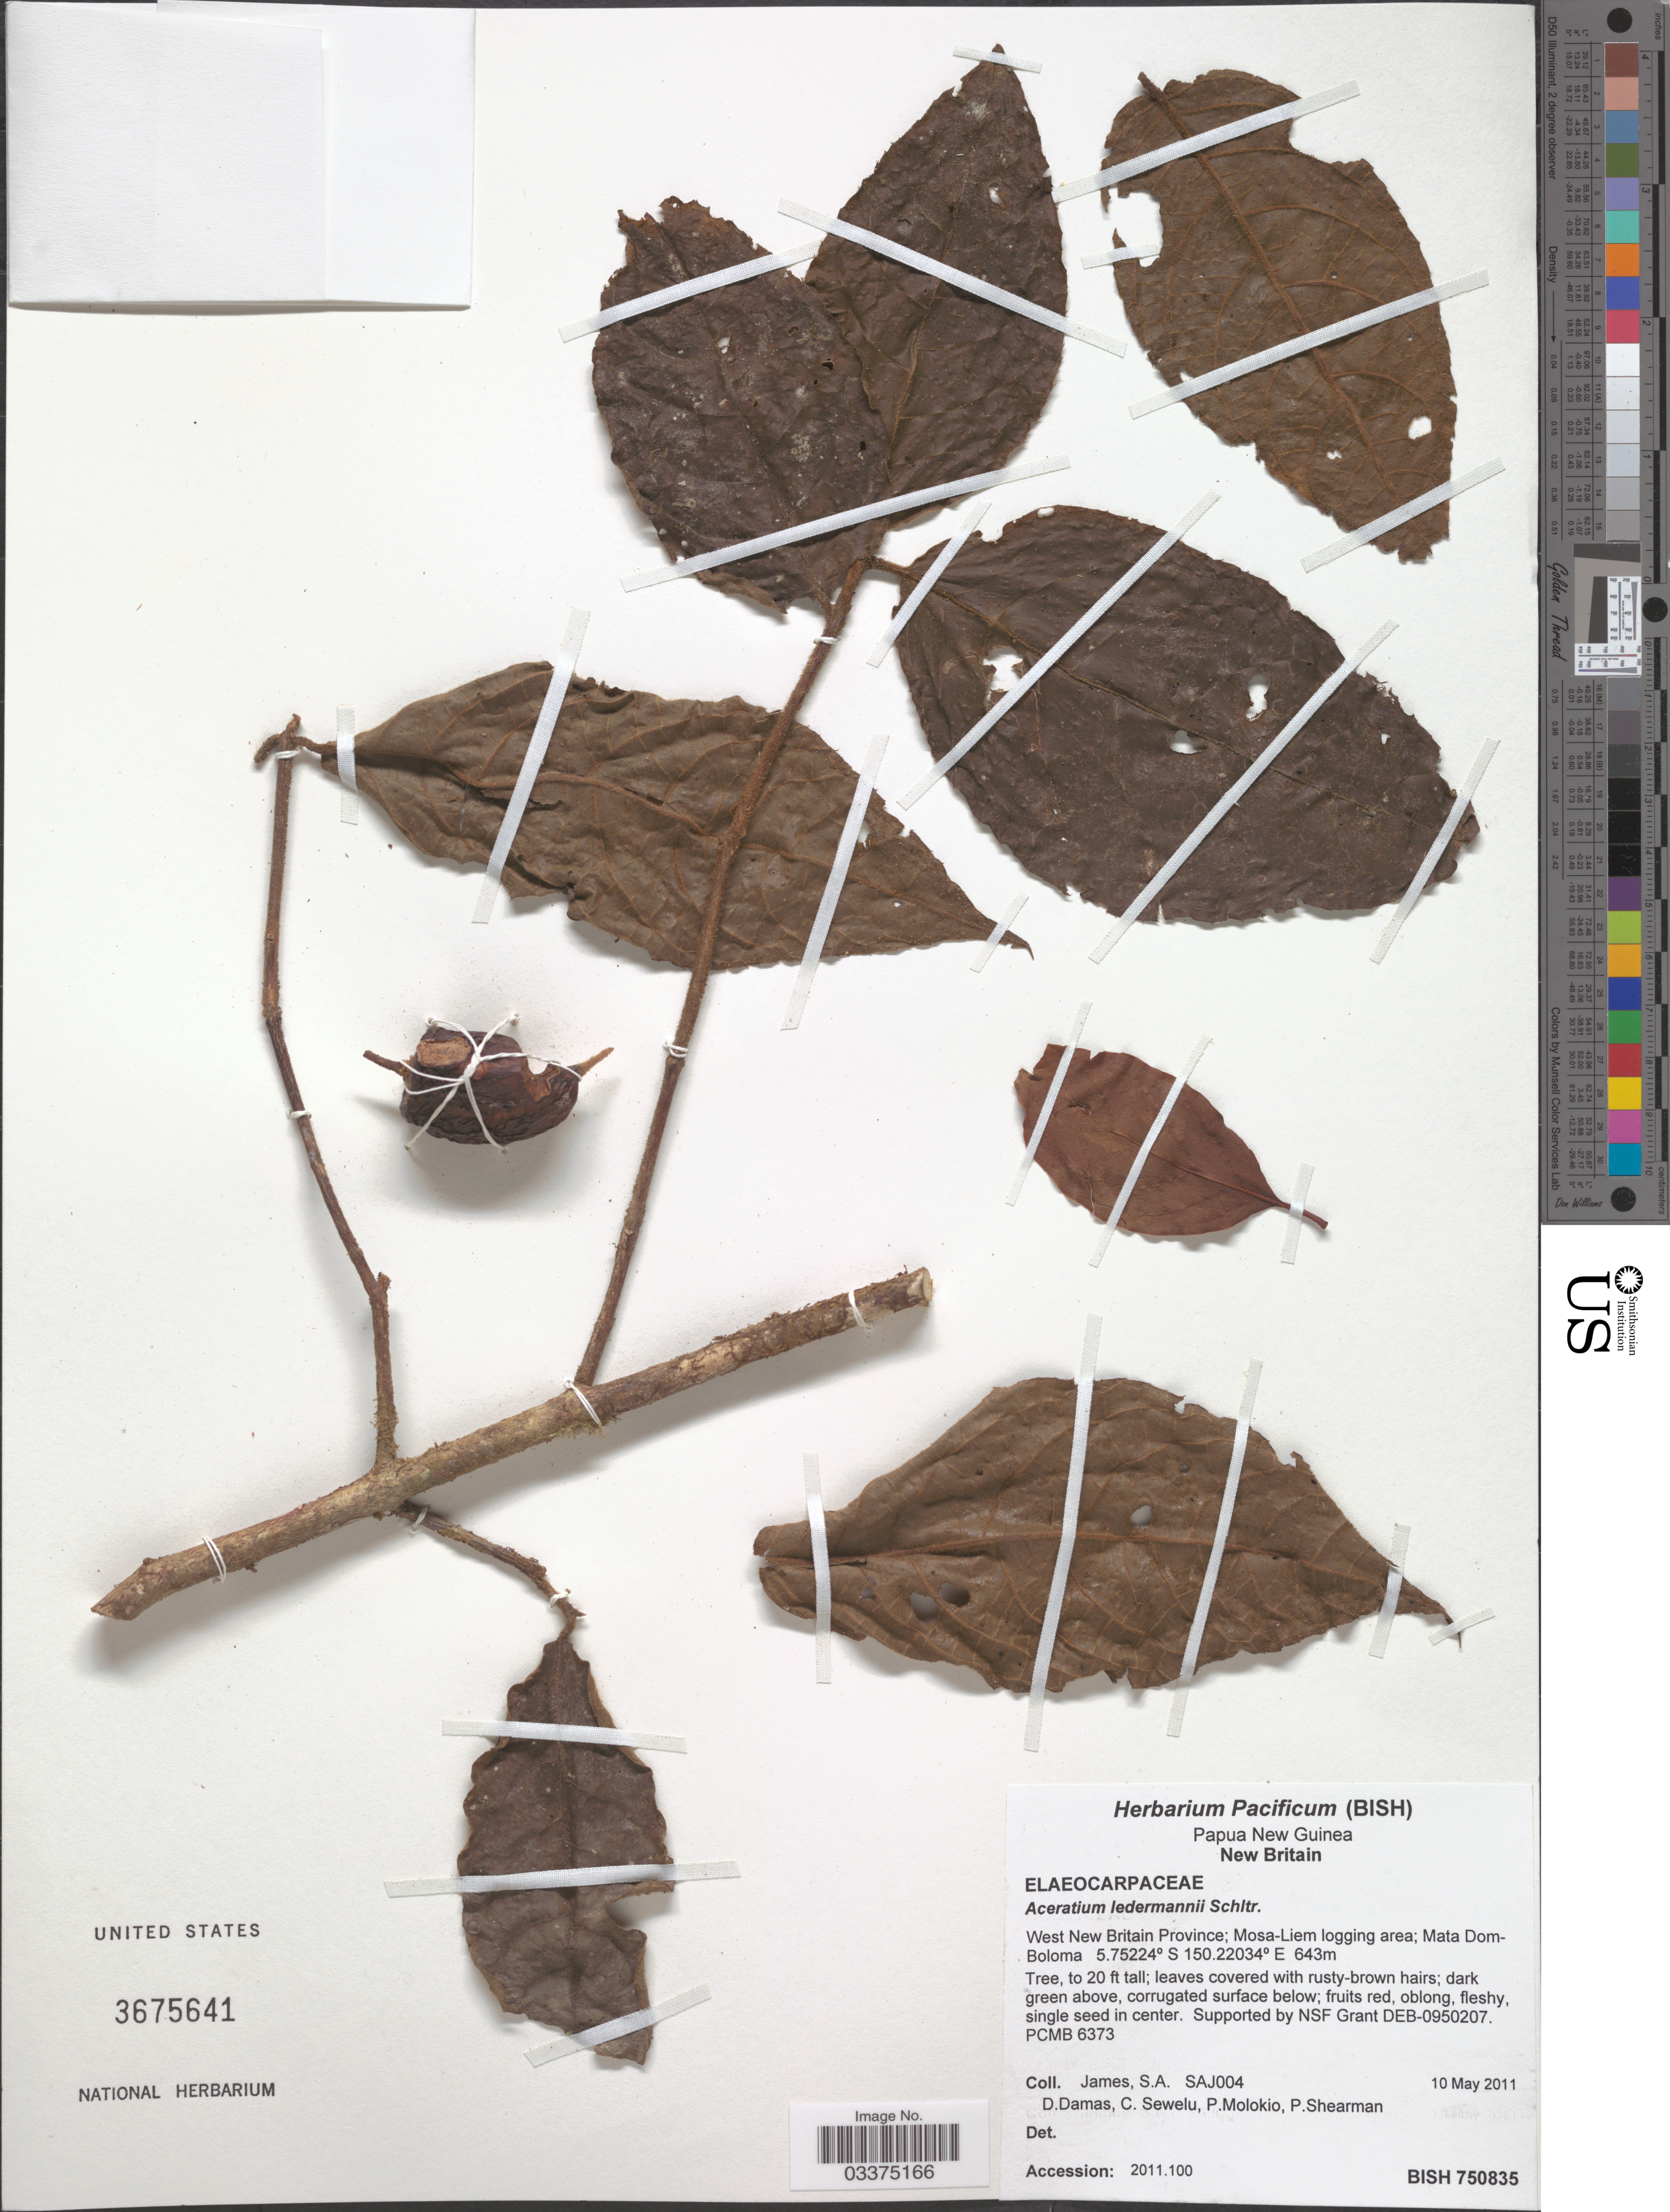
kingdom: Plantae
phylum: Tracheophyta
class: Magnoliopsida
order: Oxalidales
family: Elaeocarpaceae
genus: Aceratium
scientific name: Aceratium ledermannii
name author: Schltr.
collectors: S. James, D. Damas, C. Sewelu, P. Molokio & P. Shearman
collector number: SAJ004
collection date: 2011-05-10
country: Papua New Guinea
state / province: West New Britain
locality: New Britain. Mosa-Liem logging area; Mata Dom-Boloma.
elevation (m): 643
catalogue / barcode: US 3675641